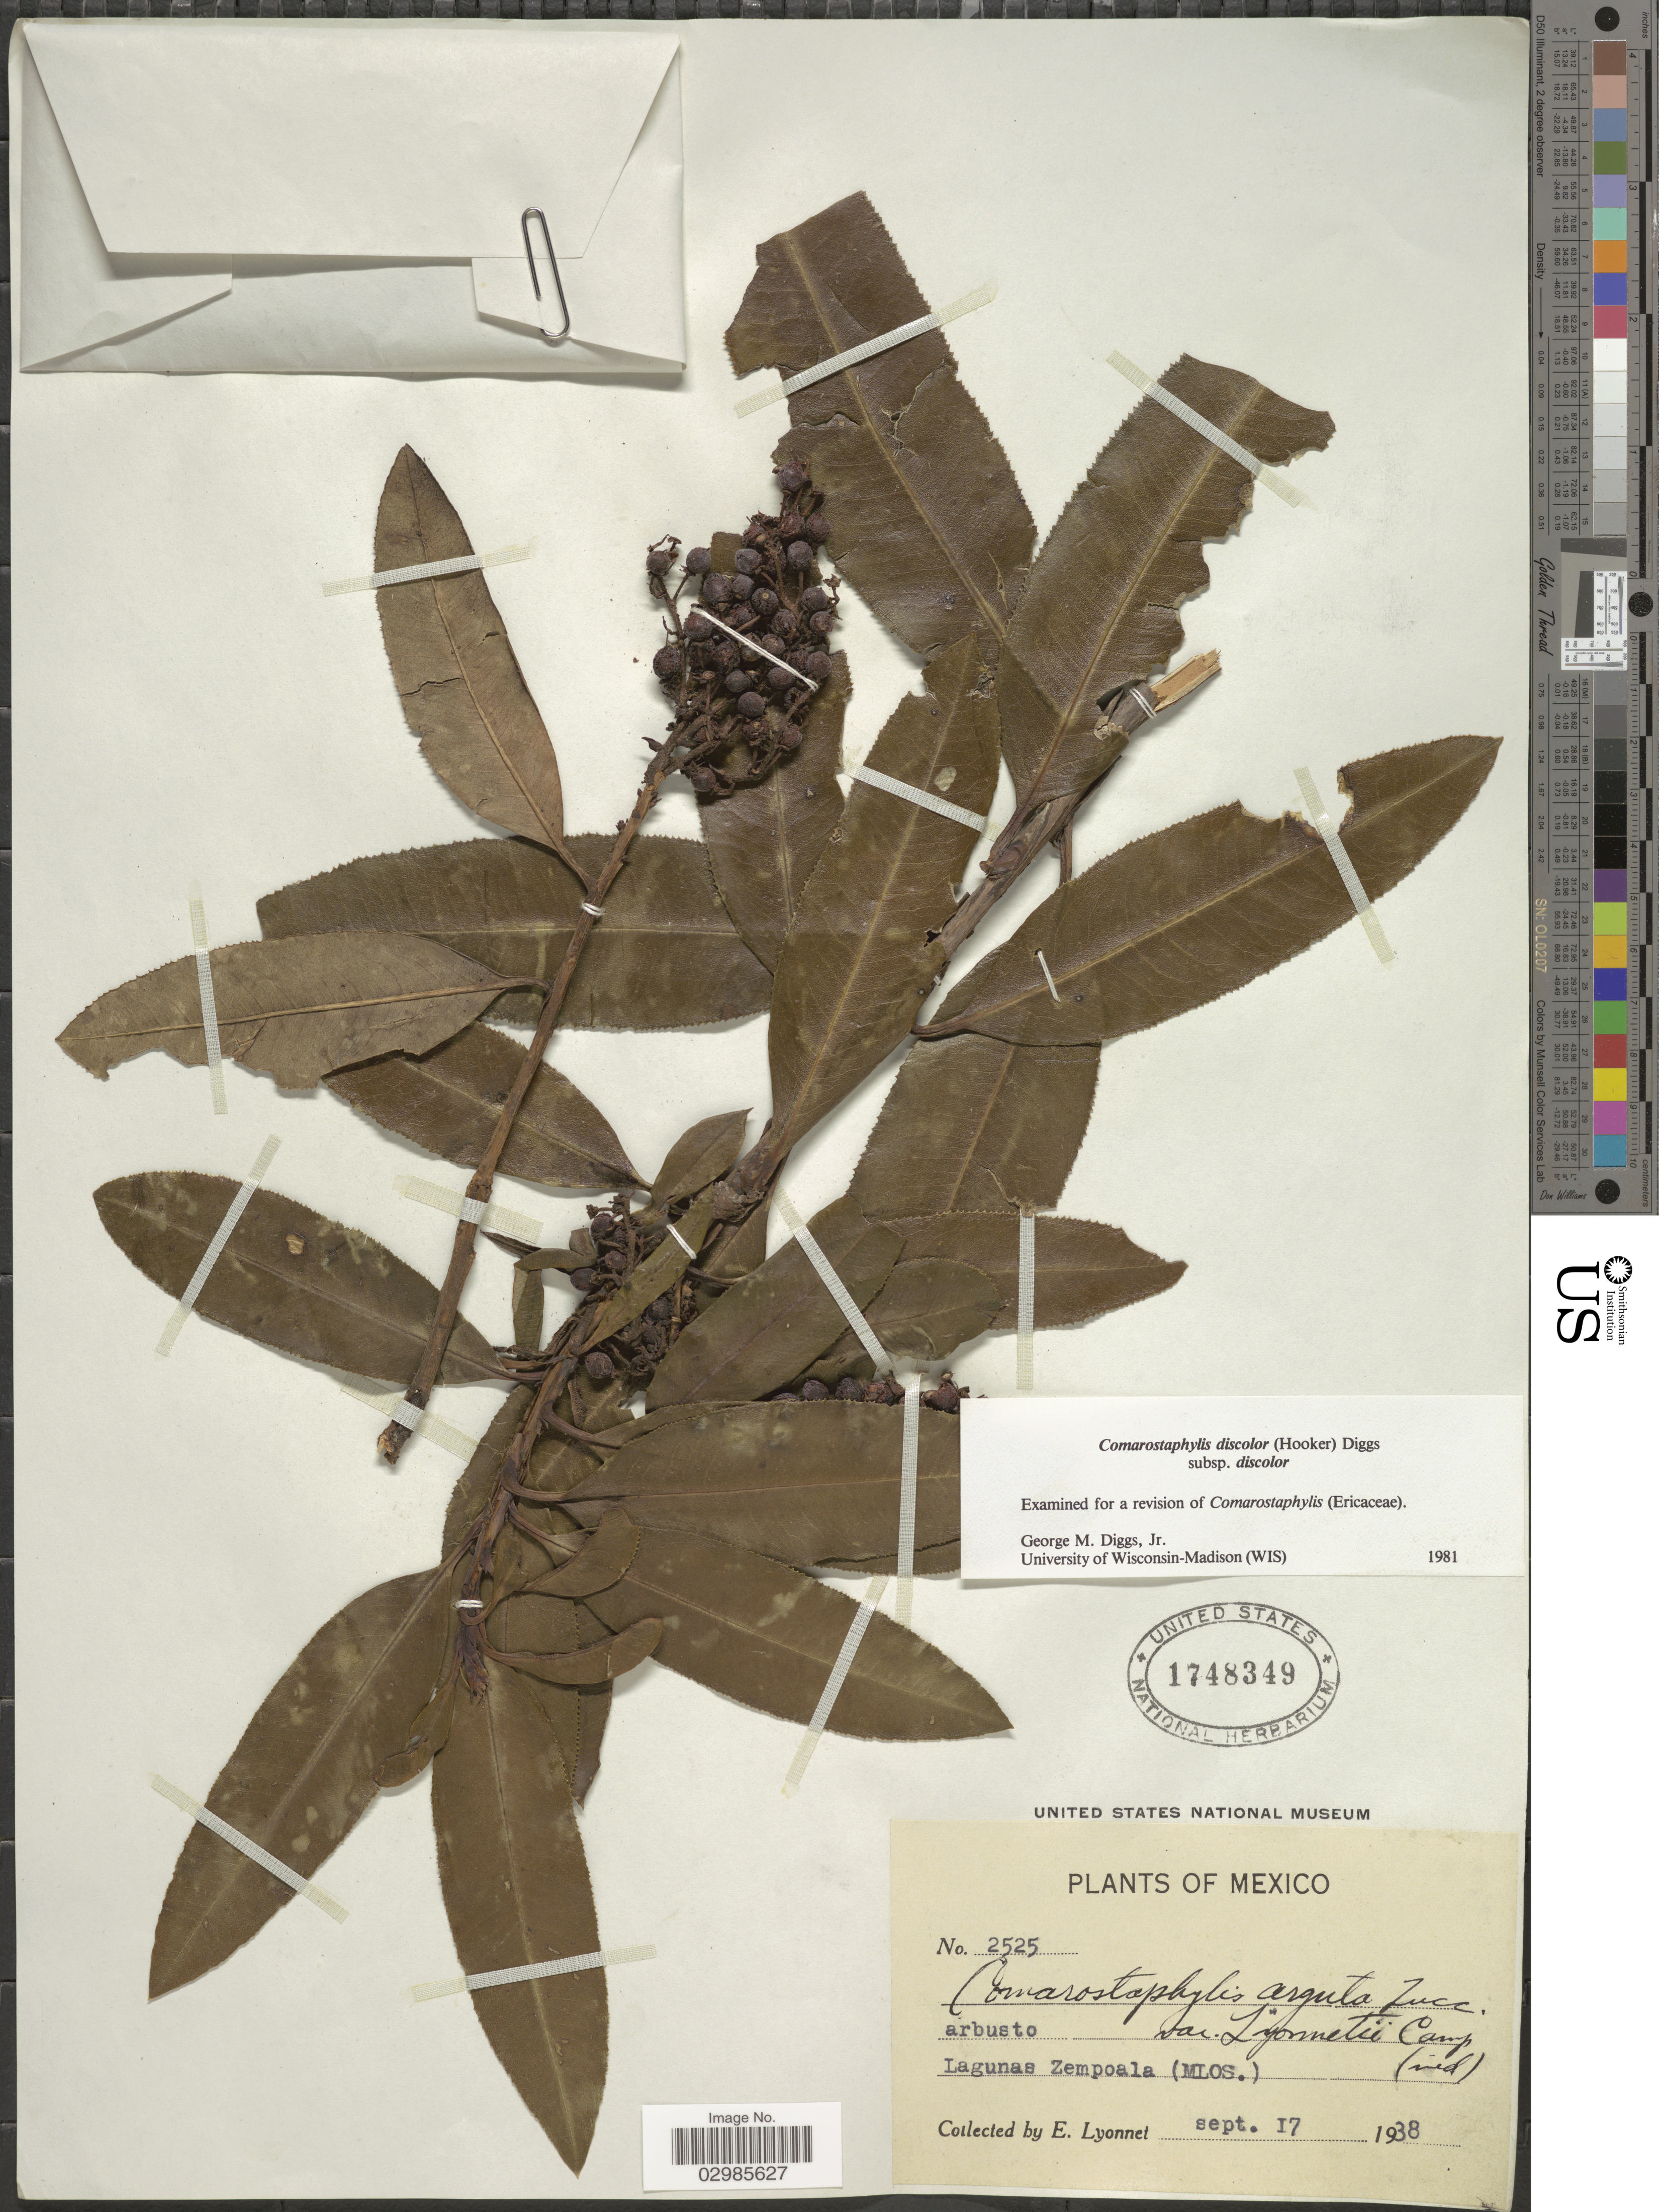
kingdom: Plantae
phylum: Tracheophyta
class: Magnoliopsida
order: Ericales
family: Ericaceae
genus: Comarostaphylis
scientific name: Comarostaphylis discolor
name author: (Hook.) Diggs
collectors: E. Lyonnet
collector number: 2525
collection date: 1938-09-17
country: Mexico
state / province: Morelos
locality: Lagunas Zempoala (Mlos.).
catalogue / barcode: US 1748349